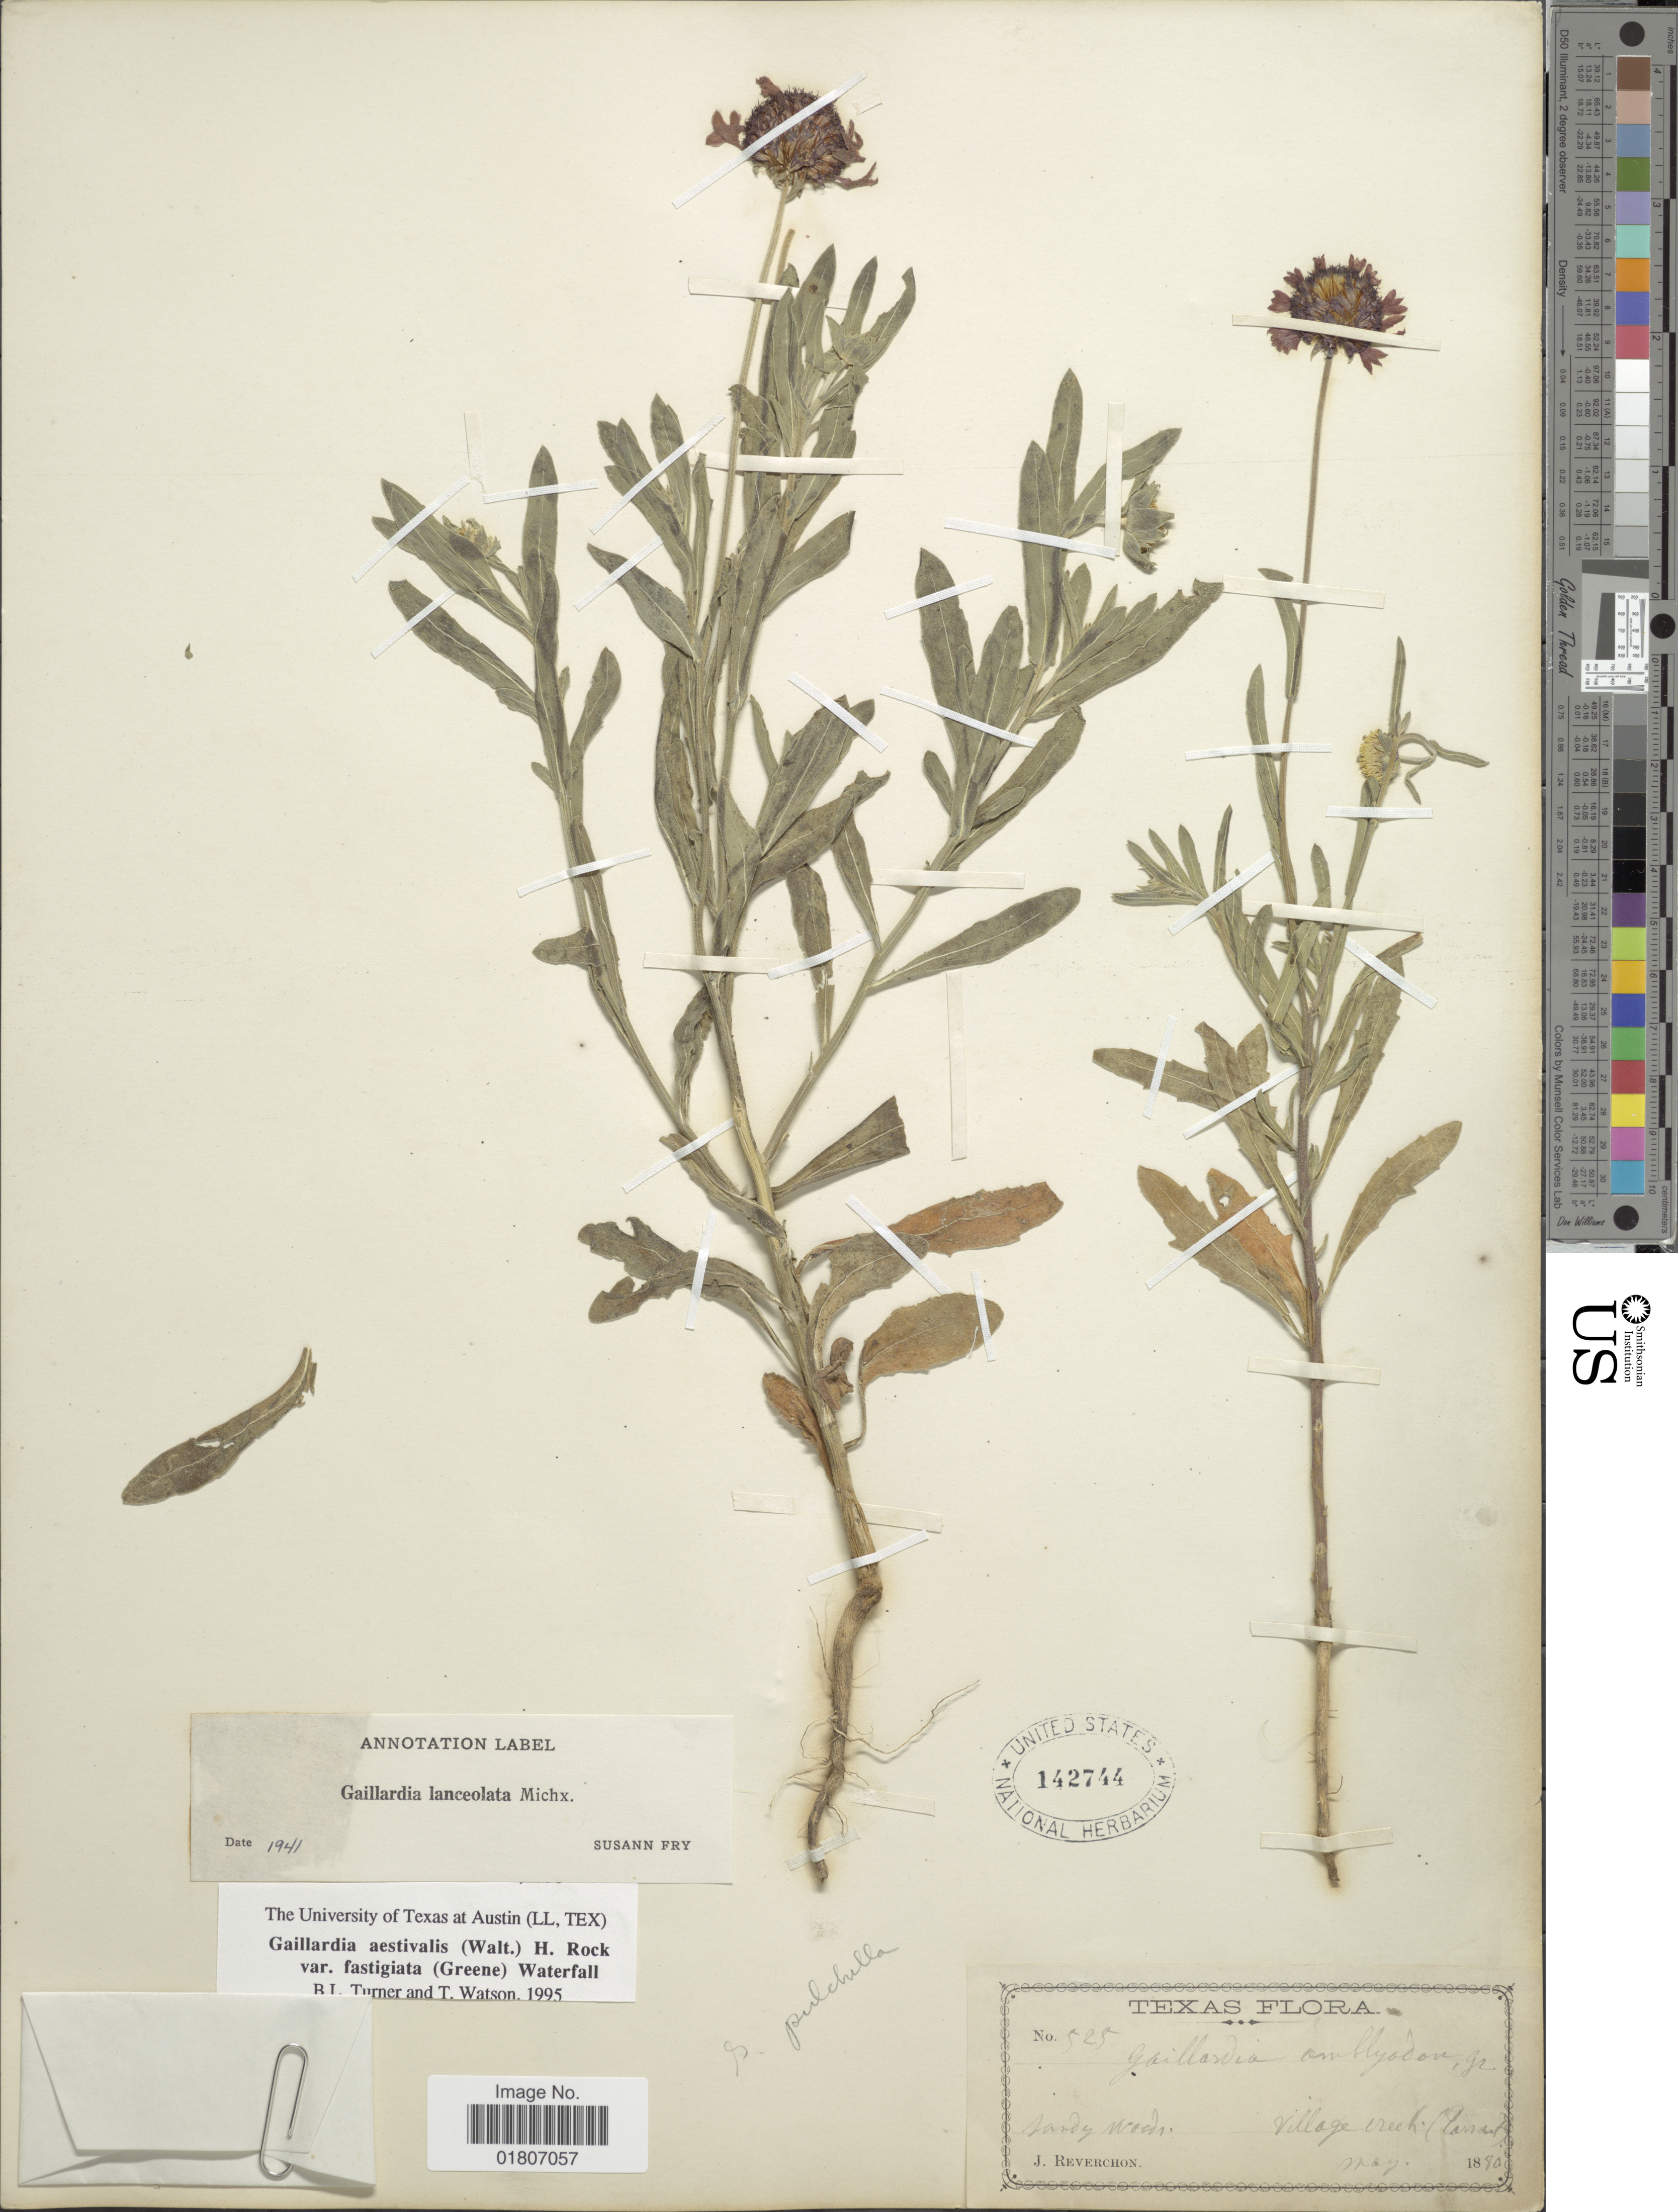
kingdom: Plantae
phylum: Tracheophyta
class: Magnoliopsida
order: Asterales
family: Asteraceae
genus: Gaillardia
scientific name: Gaillardia aestivalis var. fastigiata (indet)?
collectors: J. Reverchon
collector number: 525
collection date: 1880-05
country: United States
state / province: Texas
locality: Village Creek (Tarrant Co.)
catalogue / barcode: US 142744